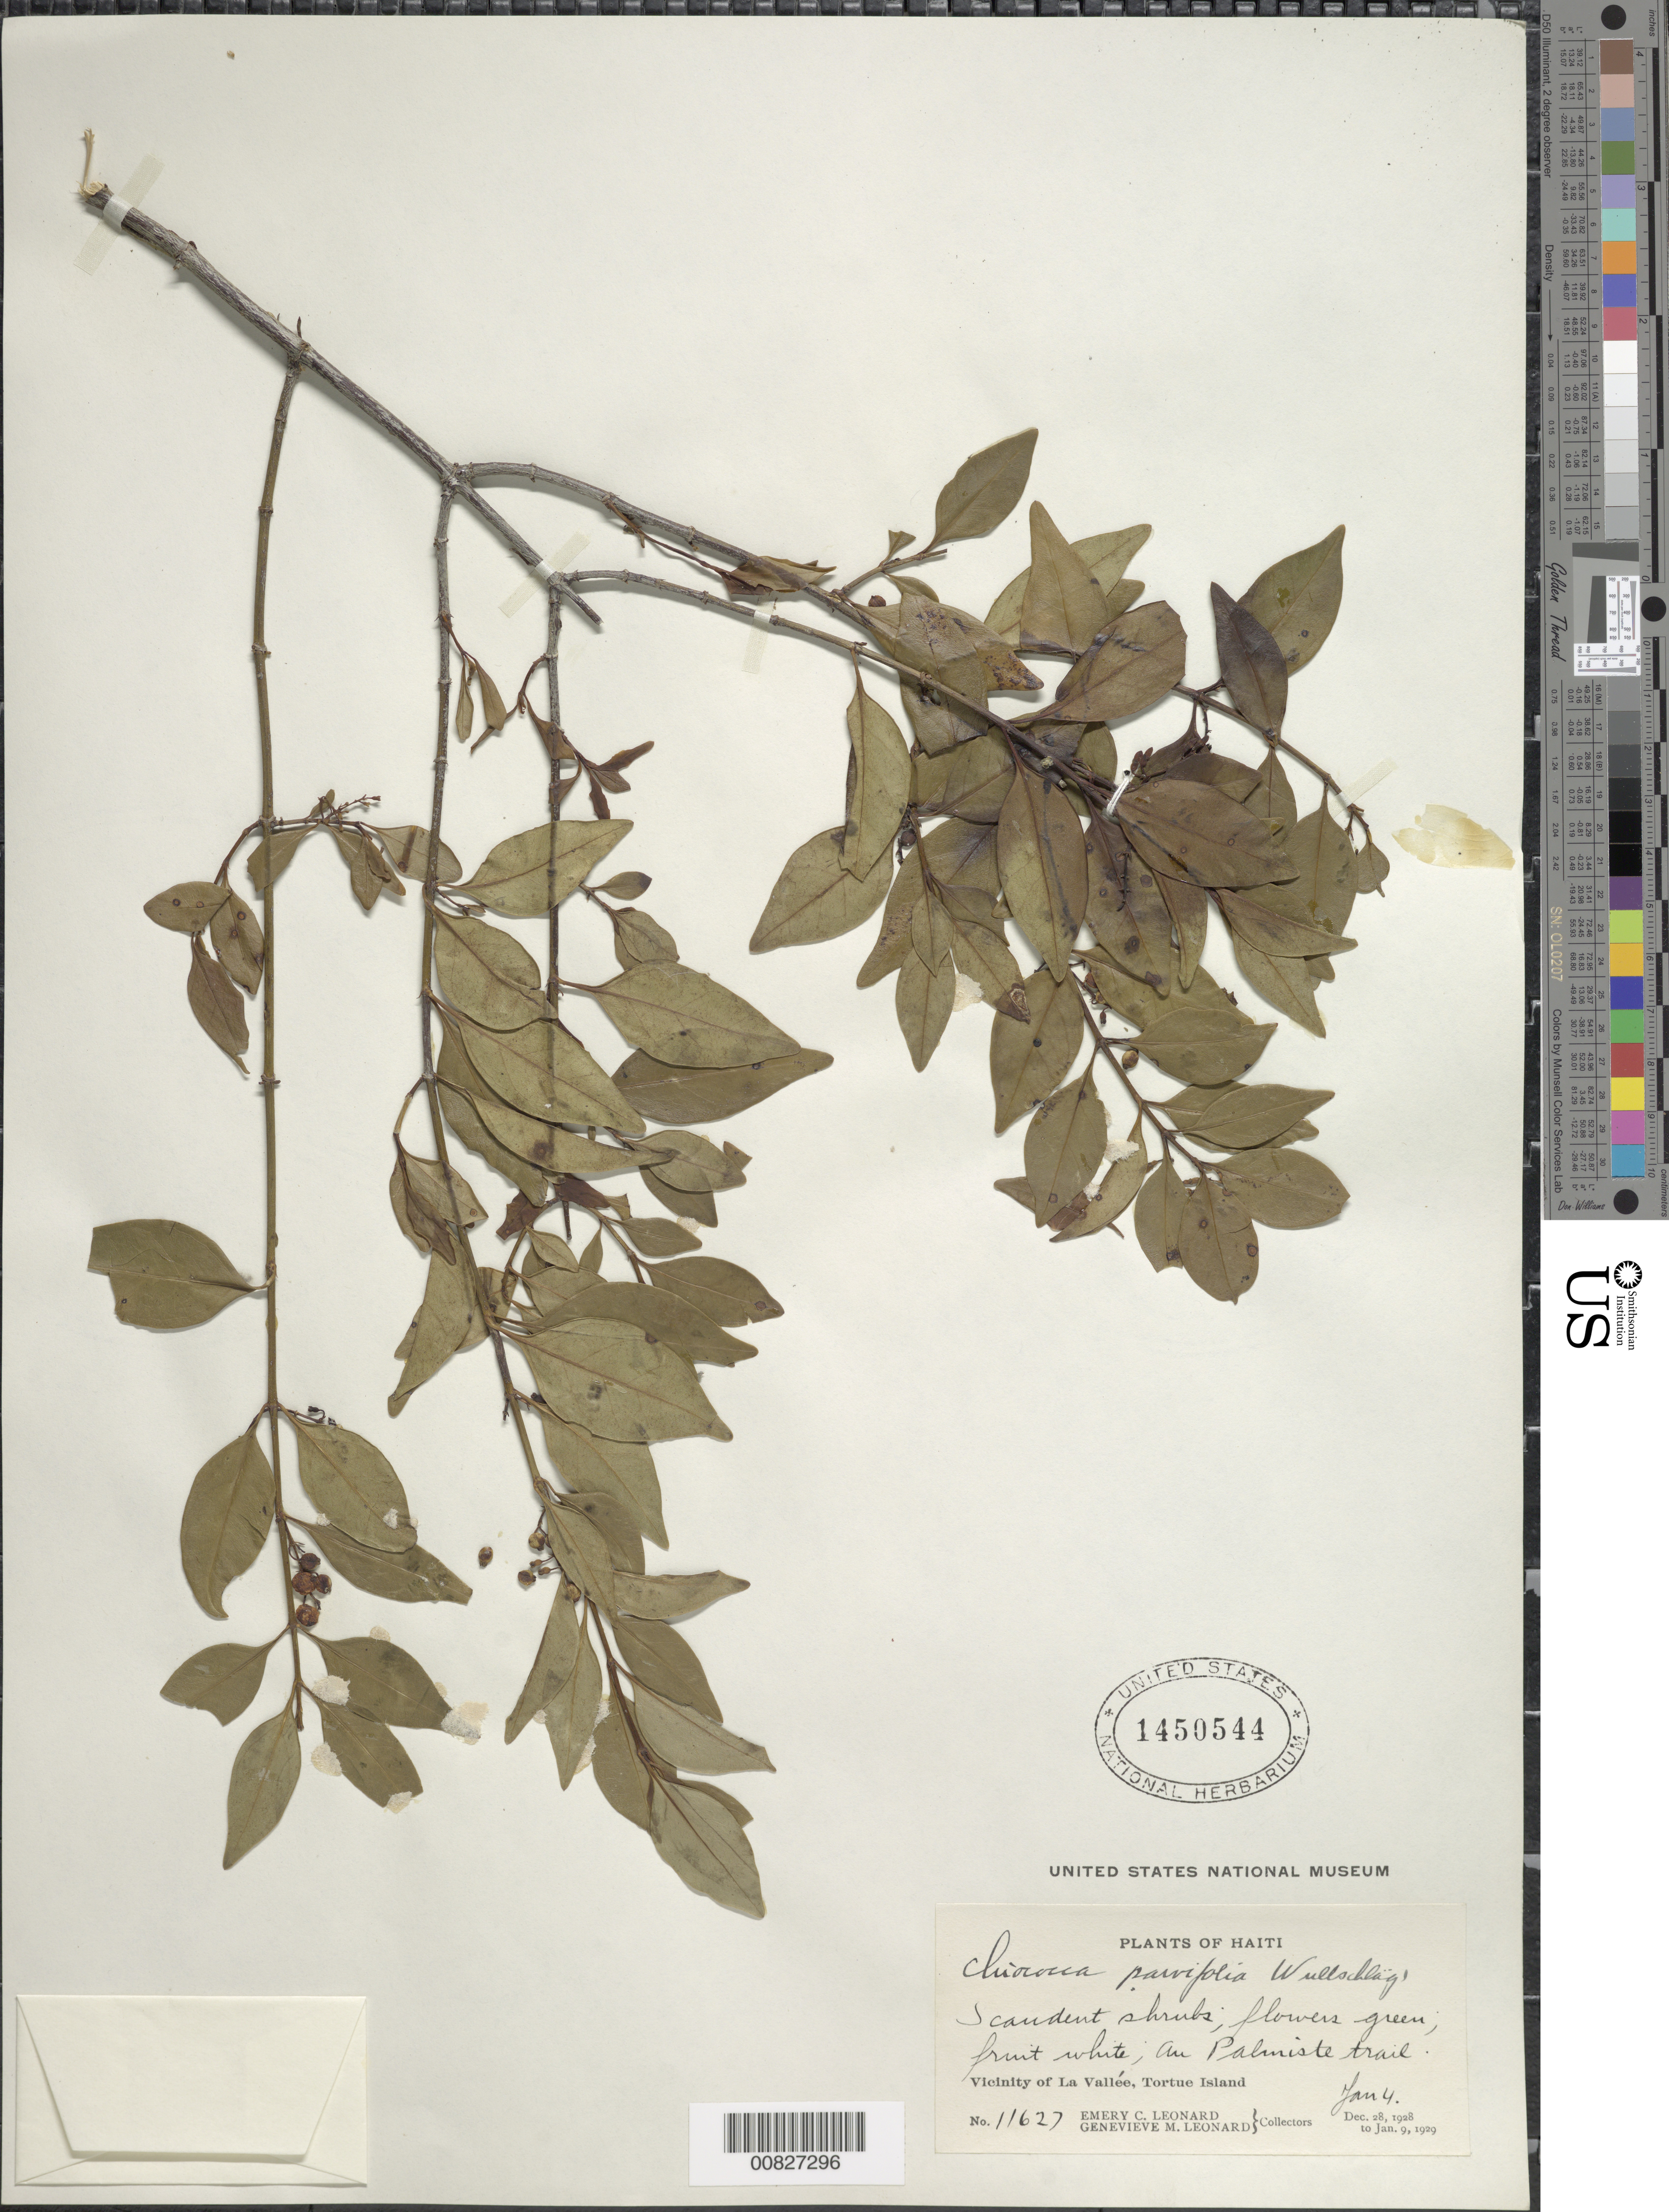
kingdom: Plantae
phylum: Tracheophyta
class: Magnoliopsida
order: Gentianales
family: Rubiaceae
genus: Chiococca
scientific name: Chiococca alba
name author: (L.) Hitchc.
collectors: E. C. Leonard & G. M. Leonard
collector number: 11627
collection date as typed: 04 Jan 1929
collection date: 1929-01-04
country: Haiti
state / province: Nord-Ouest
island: Île de la Tortue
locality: Vicinity of La Vallée, Au Paliniste Trail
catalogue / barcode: US 1450544